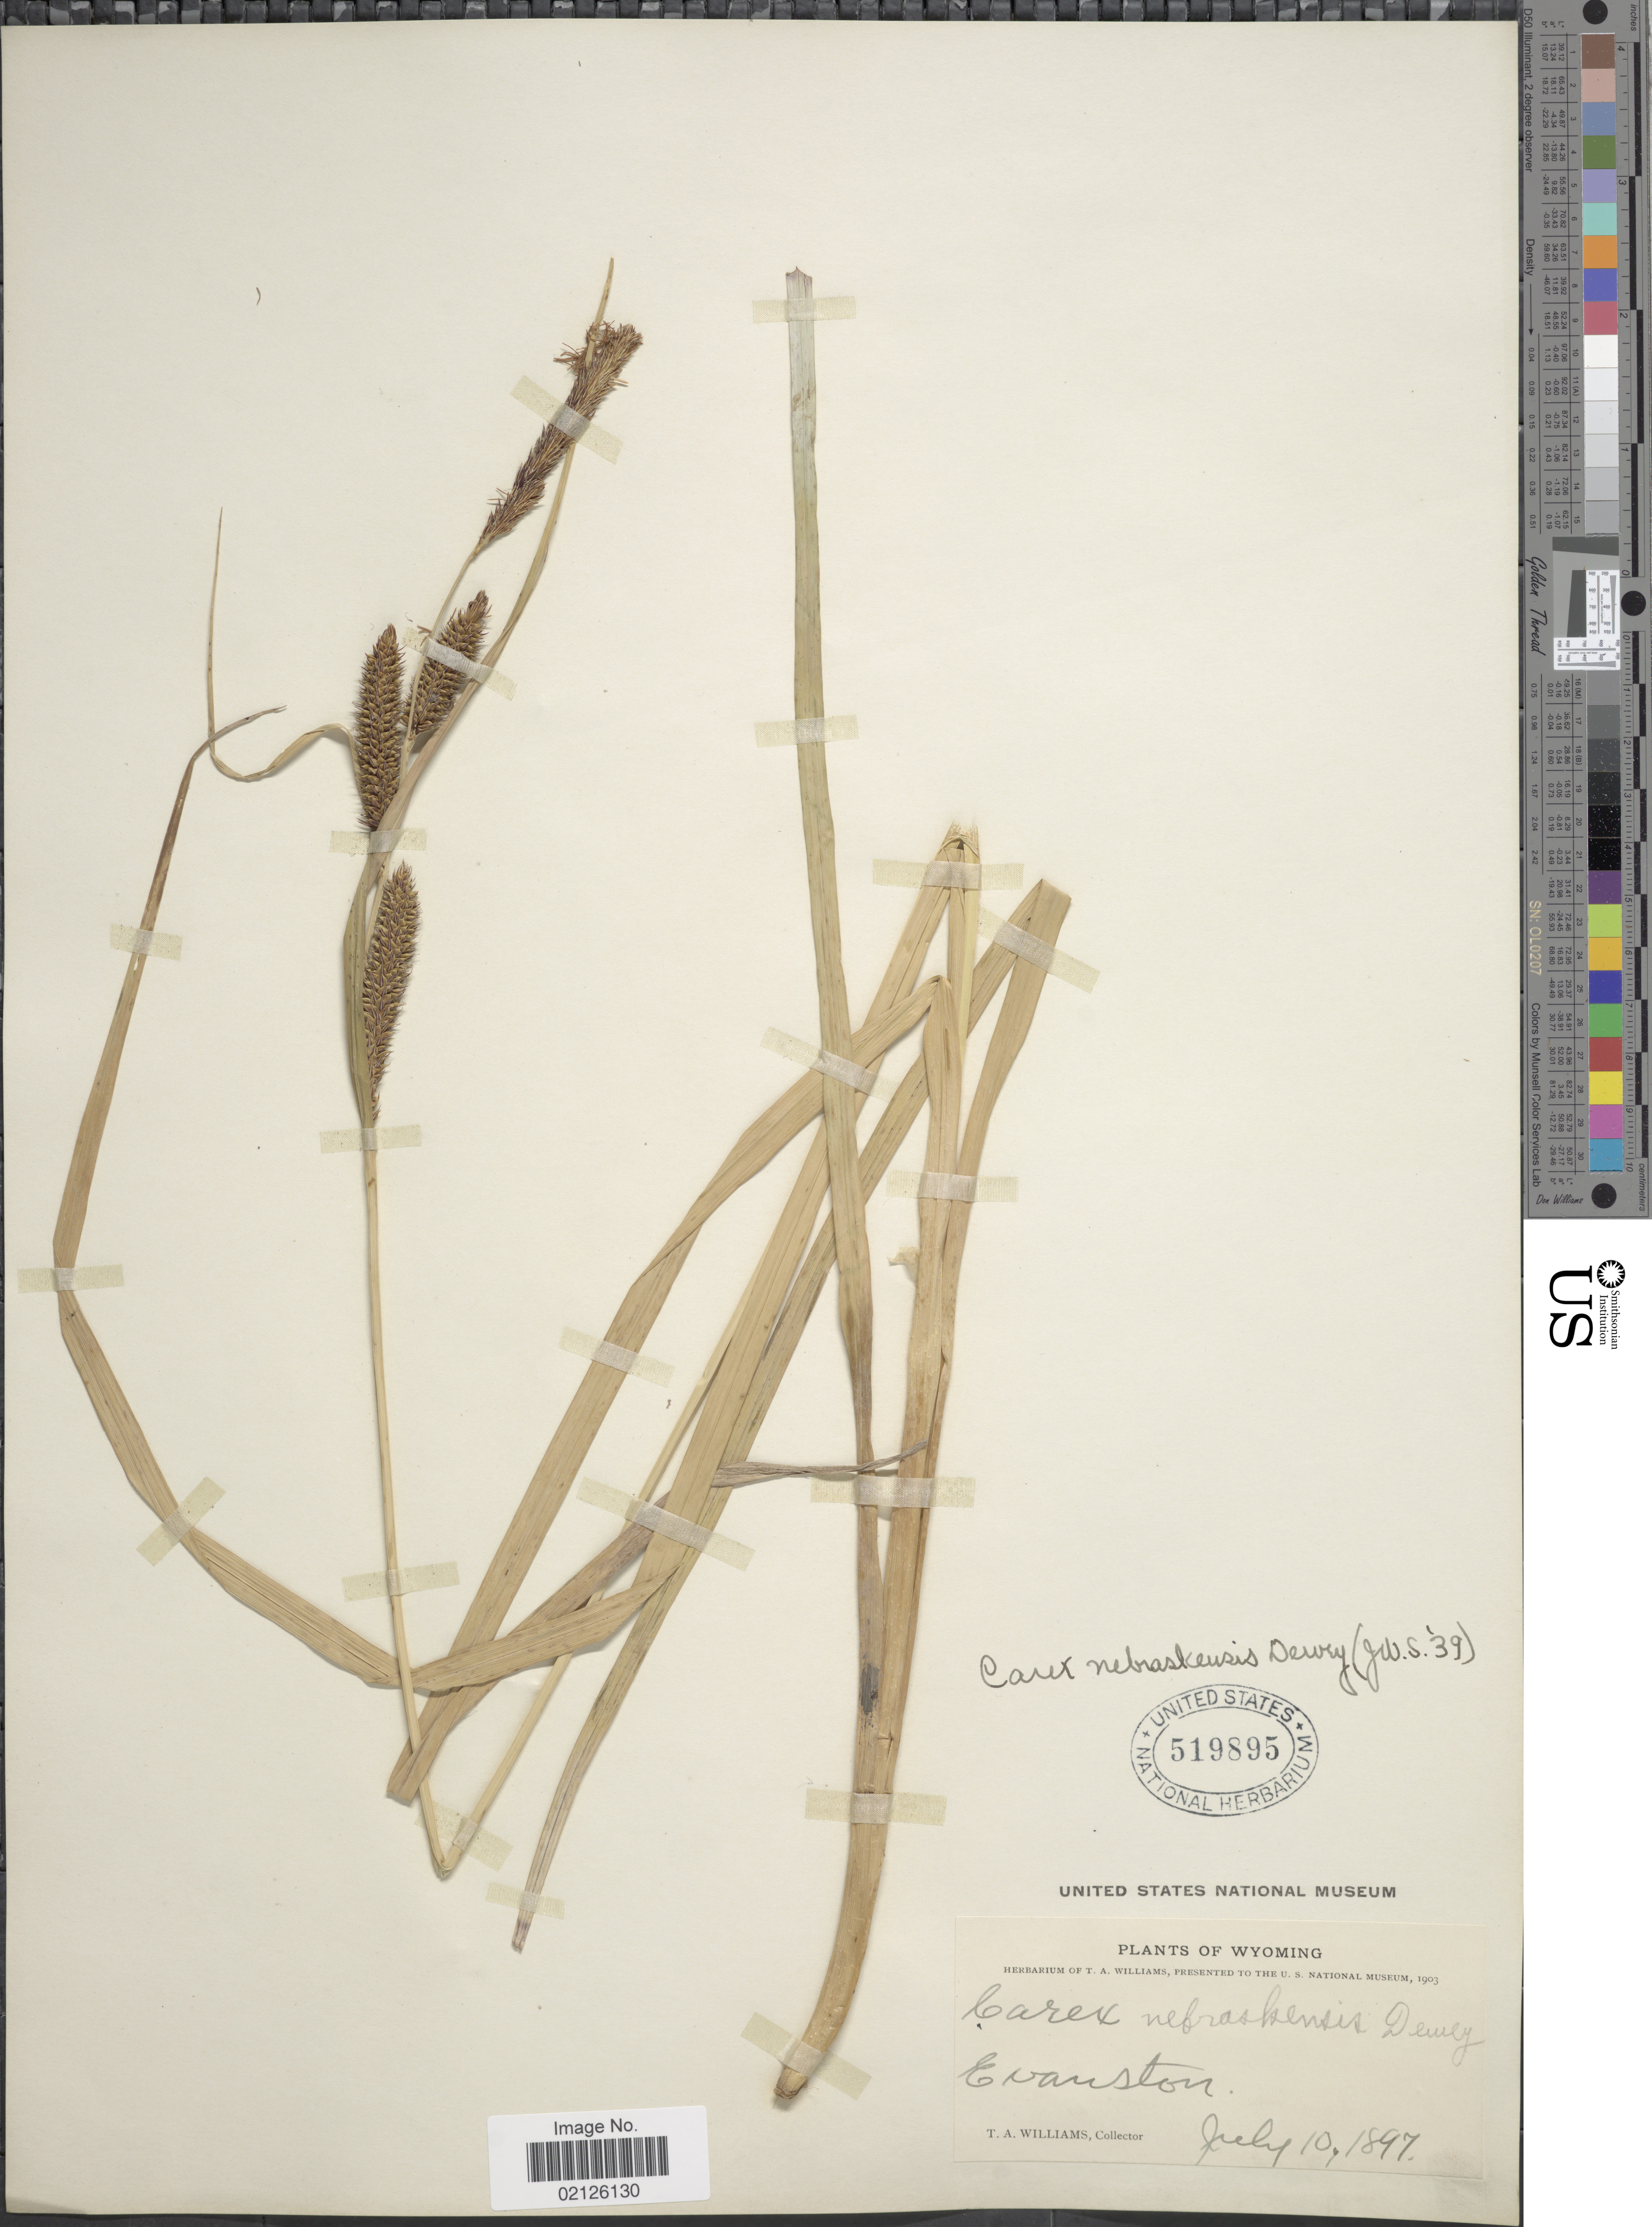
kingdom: Plantae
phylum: Tracheophyta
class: Liliopsida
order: Poales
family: Cyperaceae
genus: Carex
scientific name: Carex nebrascensis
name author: Dewey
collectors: T. A. Williams (herbarium)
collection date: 1897-07-10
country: United States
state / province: Wyoming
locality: Evanston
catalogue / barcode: US 519895